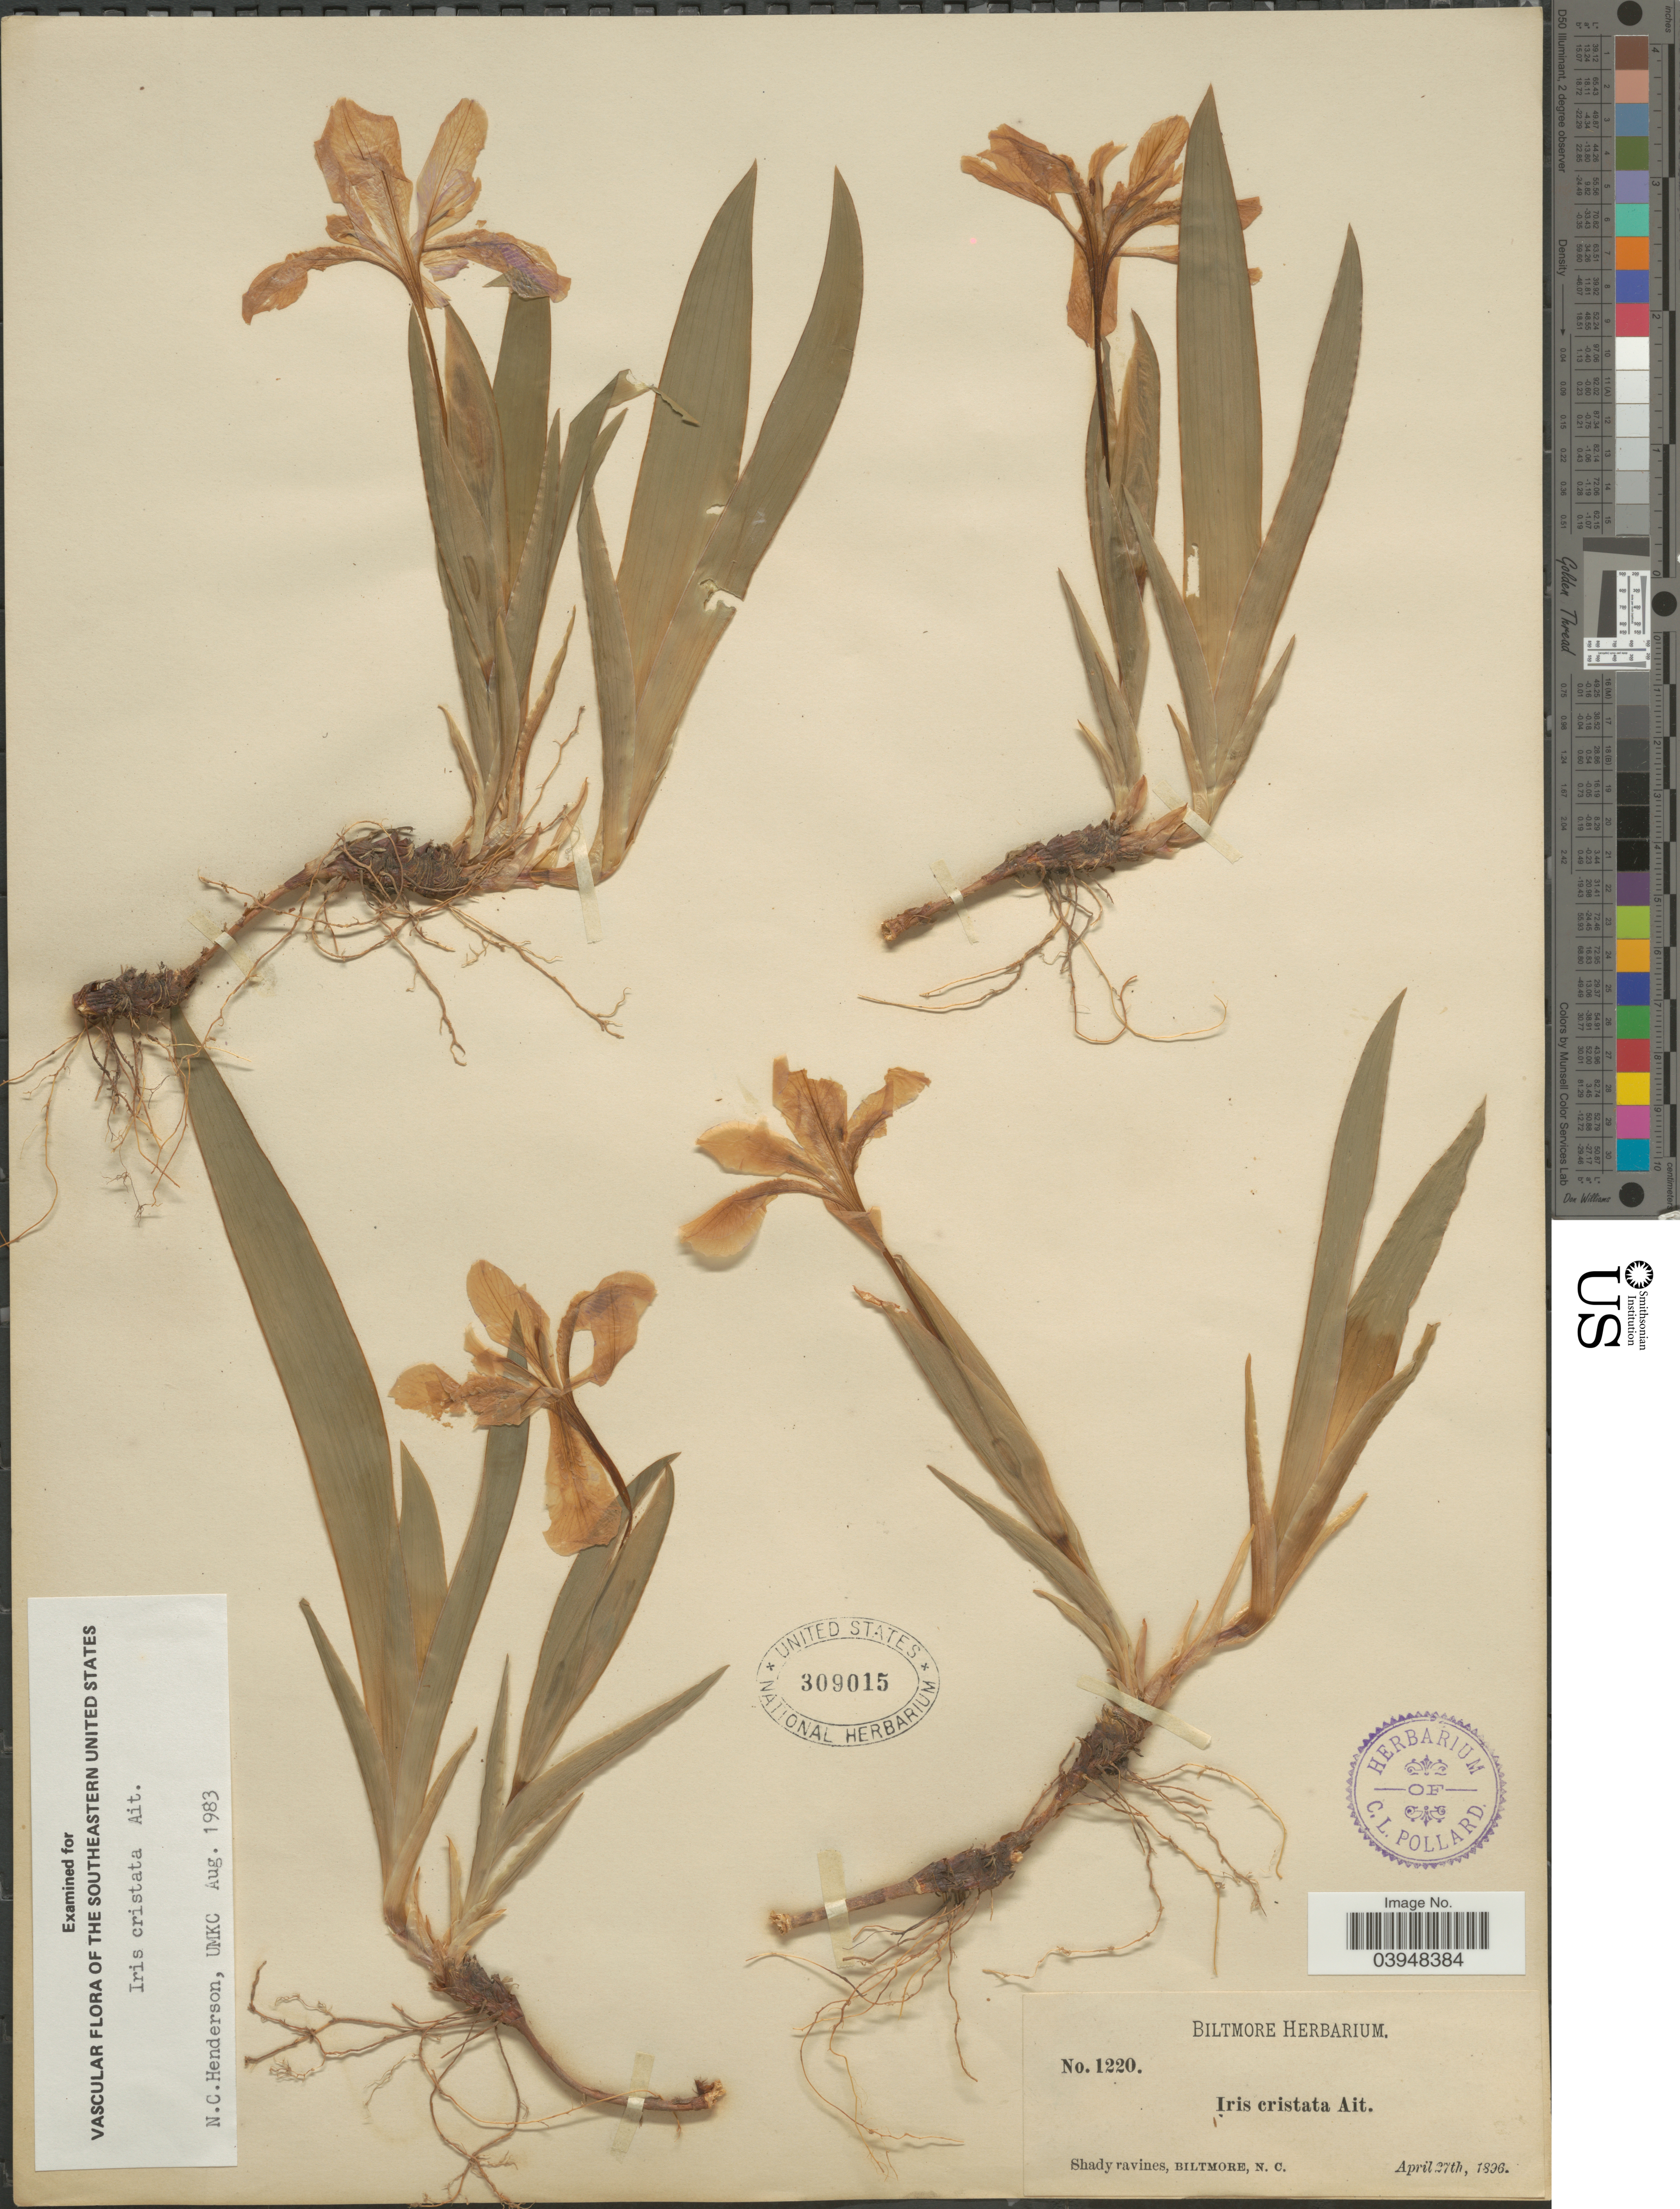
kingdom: Plantae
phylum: Tracheophyta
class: Liliopsida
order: Asparagales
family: Iridaceae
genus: Iris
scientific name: Iris cristata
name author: Aiton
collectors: ex herb. Biltmore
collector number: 1220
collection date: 1896-04-27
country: United States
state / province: North Carolina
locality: Shady ravines, Biltmore.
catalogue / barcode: US 309015